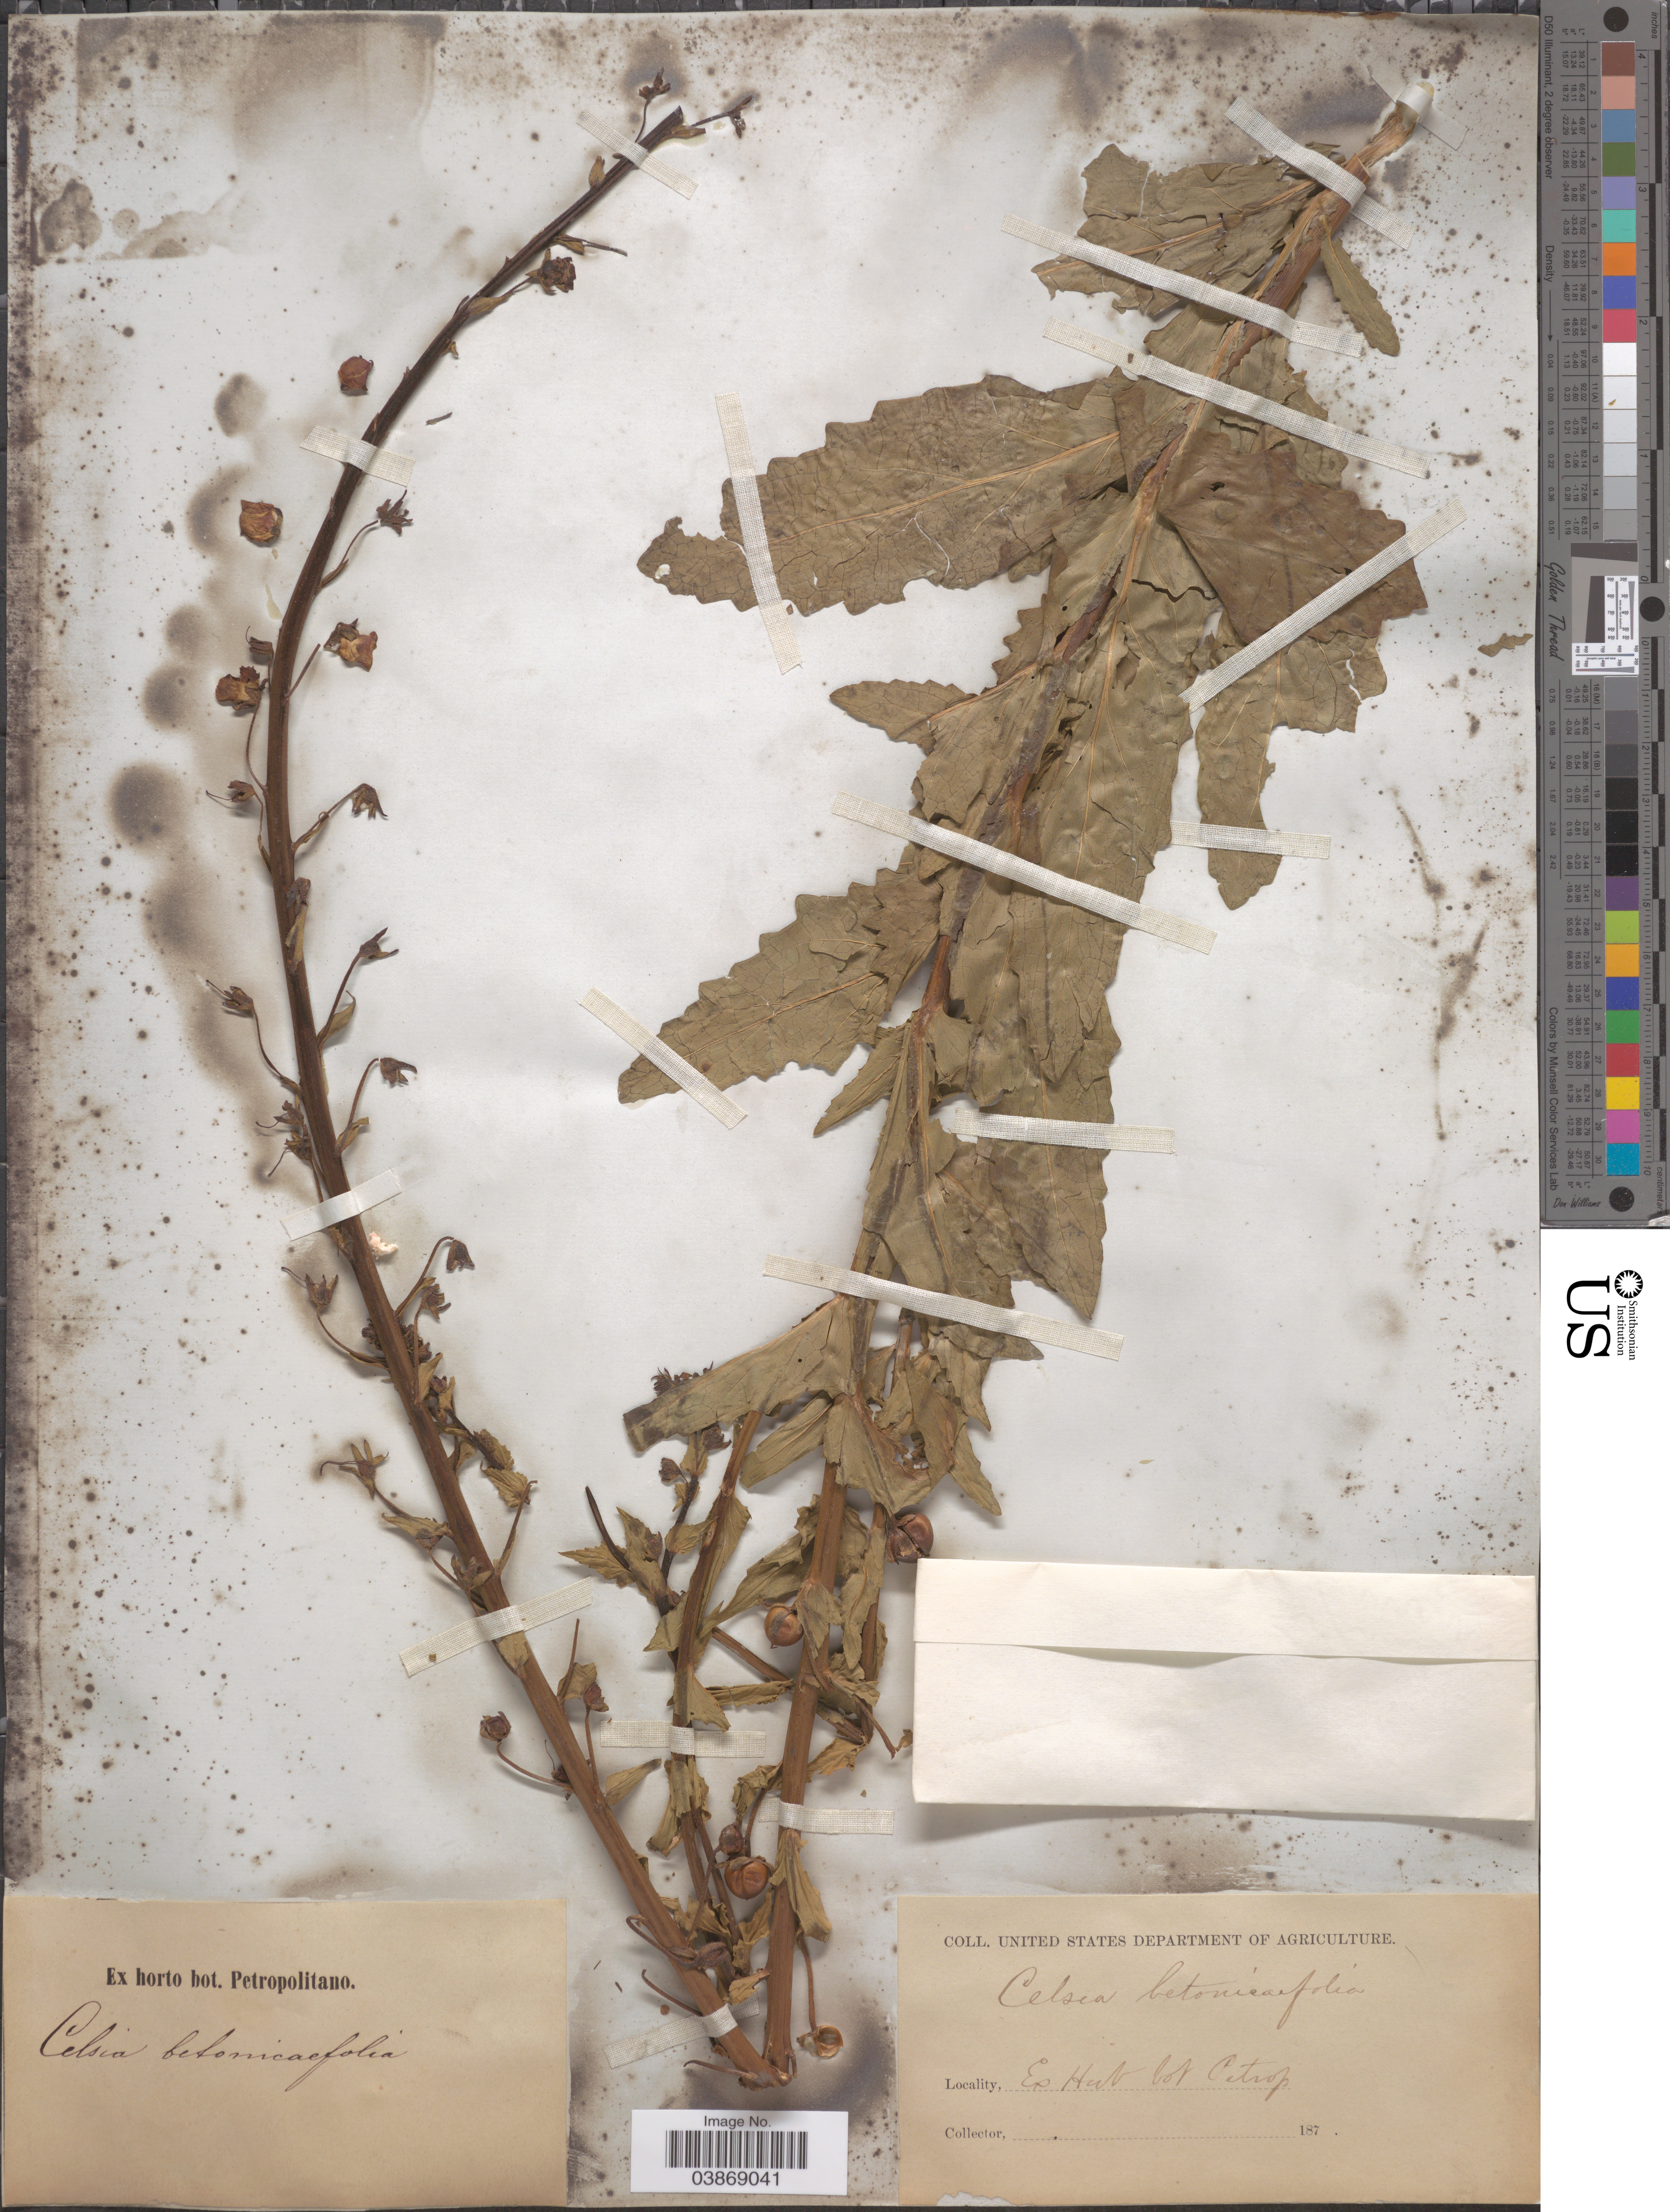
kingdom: Plantae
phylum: Tracheophyta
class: Magnoliopsida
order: Lamiales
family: Scrophulariaceae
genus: Celsia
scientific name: Celsia betonicifolia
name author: Desf.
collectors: ex Horto Bot. Petropolitano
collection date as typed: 187